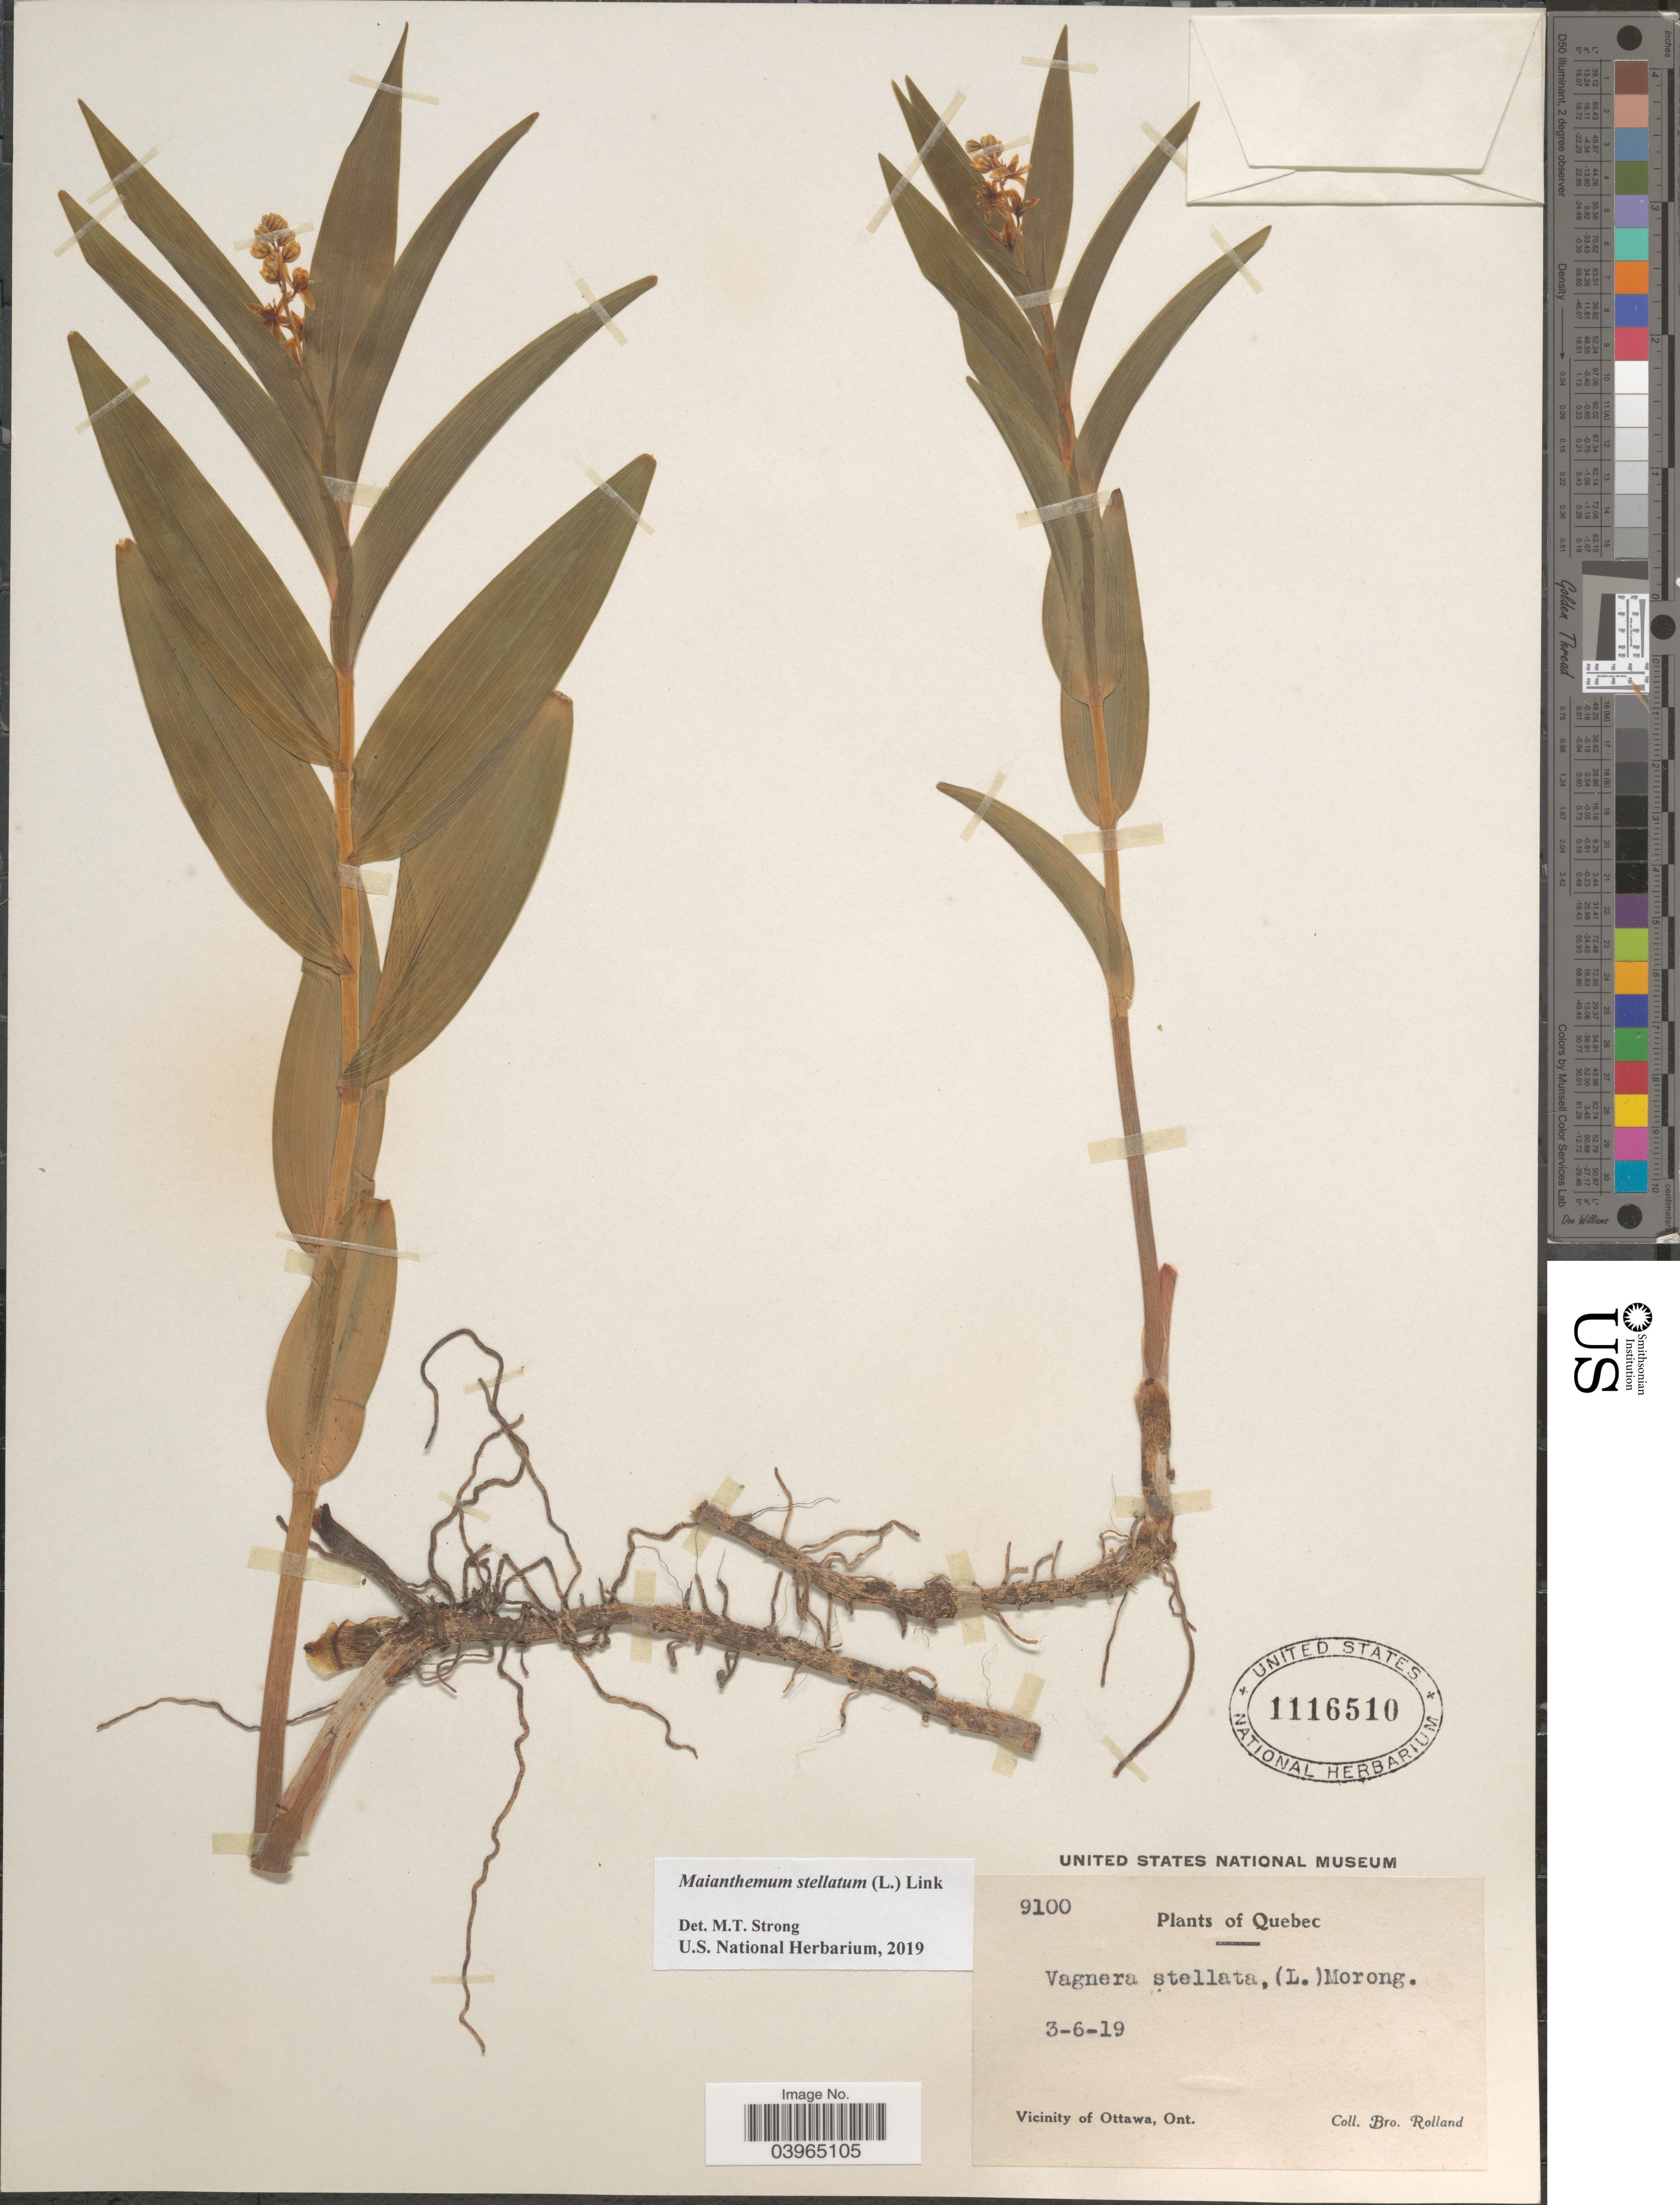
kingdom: Plantae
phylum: Tracheophyta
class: Liliopsida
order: Asparagales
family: Asparagaceae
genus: Maianthemum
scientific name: Maianthemum stellatum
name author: (L.) Link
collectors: B. Rolland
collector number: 9100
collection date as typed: Transcribed d/m/y: 3/6/19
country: Canada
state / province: Ontario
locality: Vicinity of Ottawa.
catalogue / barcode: US 1116510